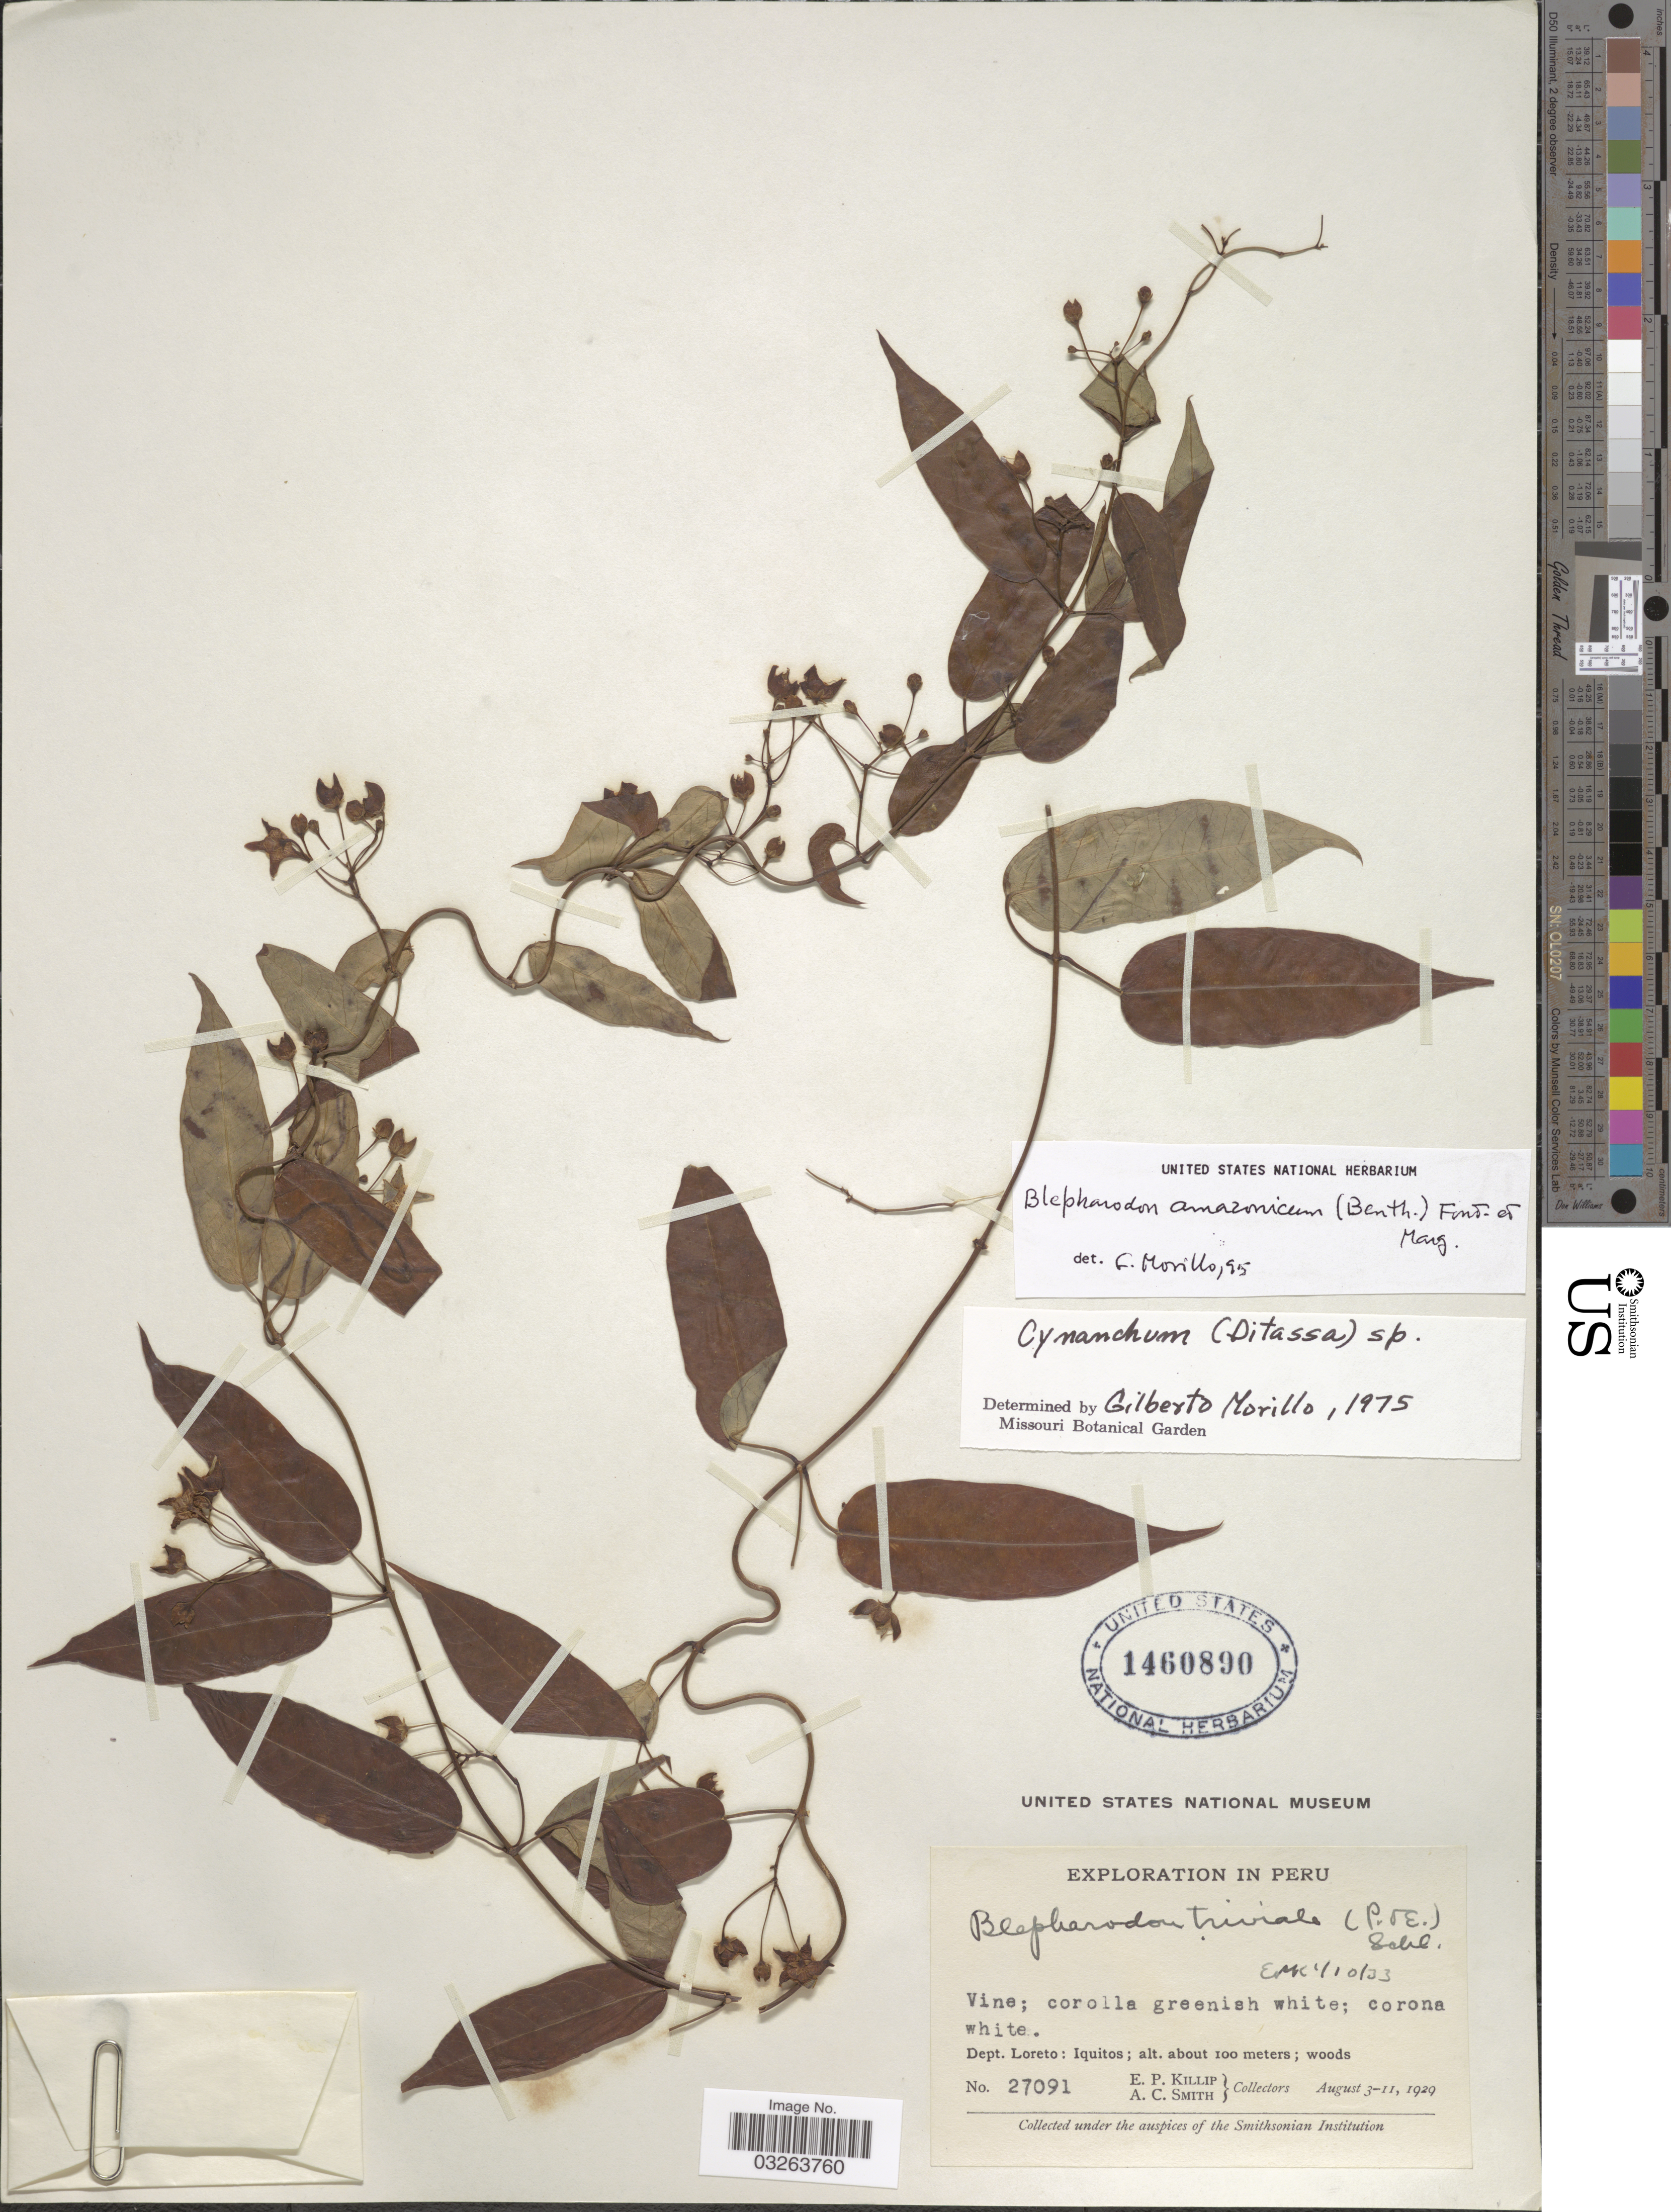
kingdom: Plantae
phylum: Tracheophyta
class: Magnoliopsida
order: Gentianales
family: Apocynaceae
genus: Blepharodon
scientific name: Blepharodon amazonicum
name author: (Benth.) Fontella & Marquete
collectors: E. P. Killip & A. C. Smith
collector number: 27091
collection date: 1929-08-03/1929-08-11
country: Peru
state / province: Loreto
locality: Dept. Loreto: Iquitos.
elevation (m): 100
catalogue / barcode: US 1460890